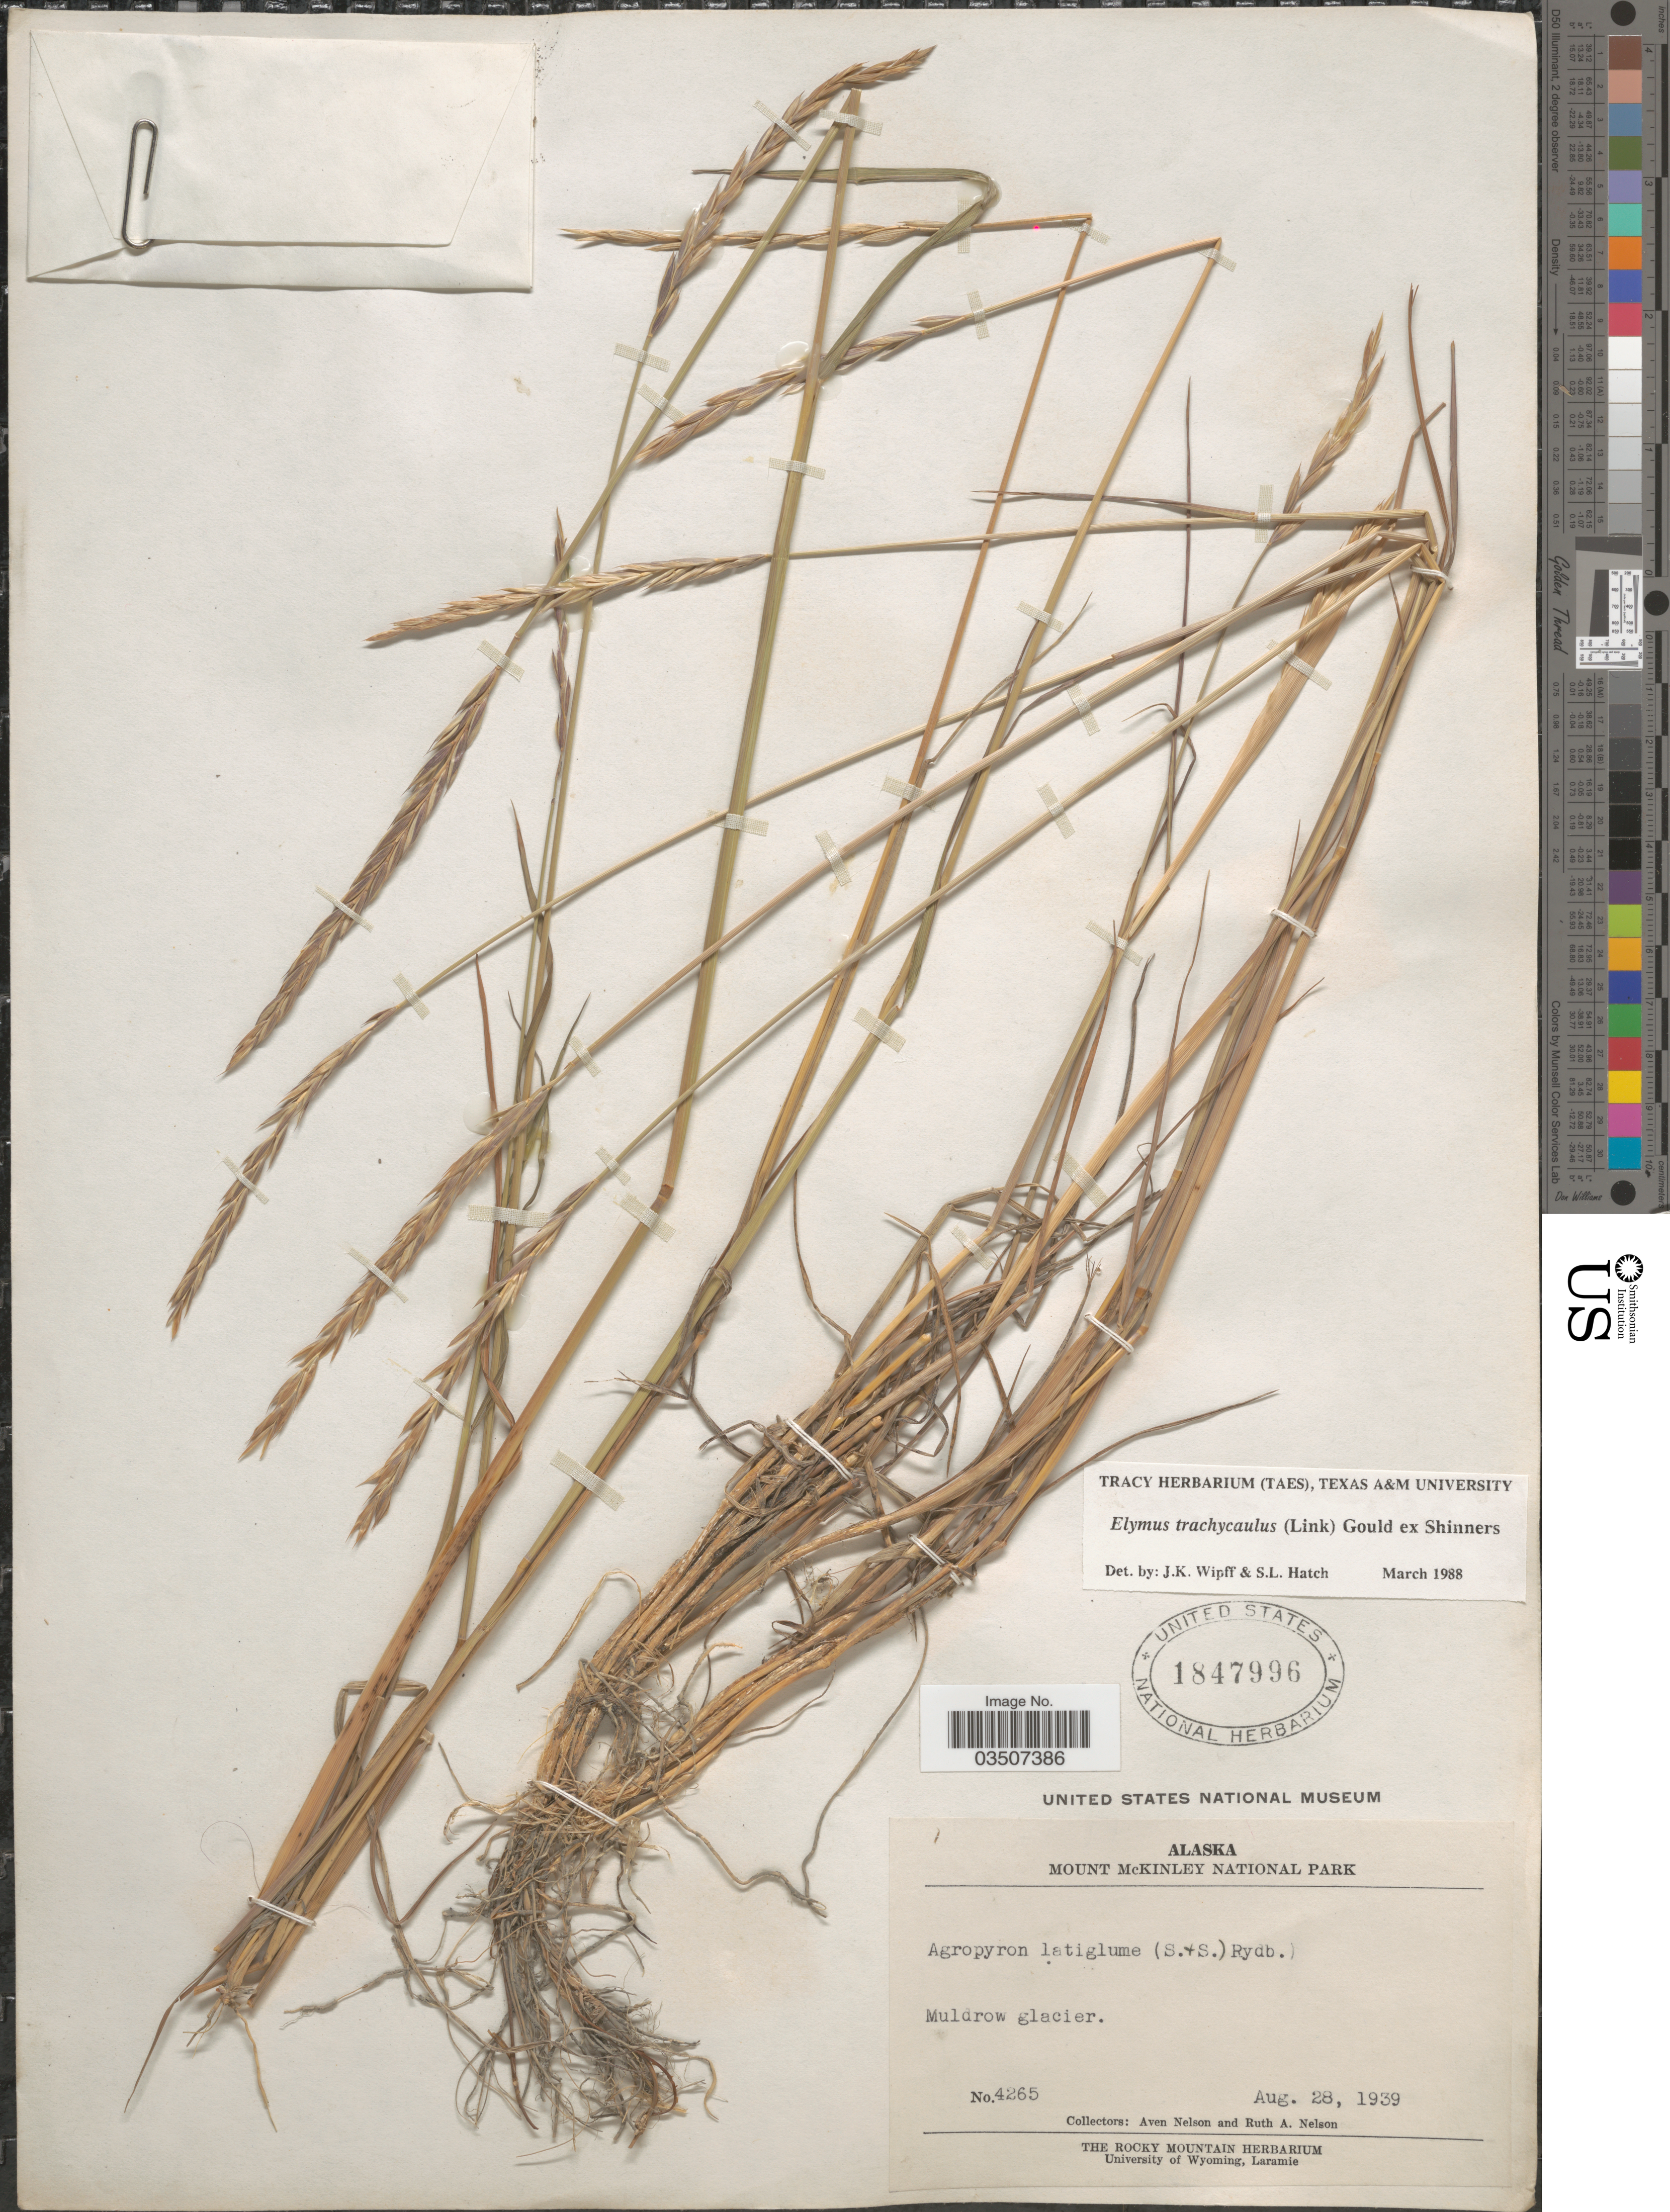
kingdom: Plantae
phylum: Tracheophyta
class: Liliopsida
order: Poales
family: Poaceae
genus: Elymus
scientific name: Elymus trachycaulus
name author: (Link) Gould ex Shinners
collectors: A. Nelson & R. A. Nelson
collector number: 4265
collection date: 1939-08-28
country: United States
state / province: Alaska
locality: Mount McKinley National Park. Muldrow glacier.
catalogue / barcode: US 1847996